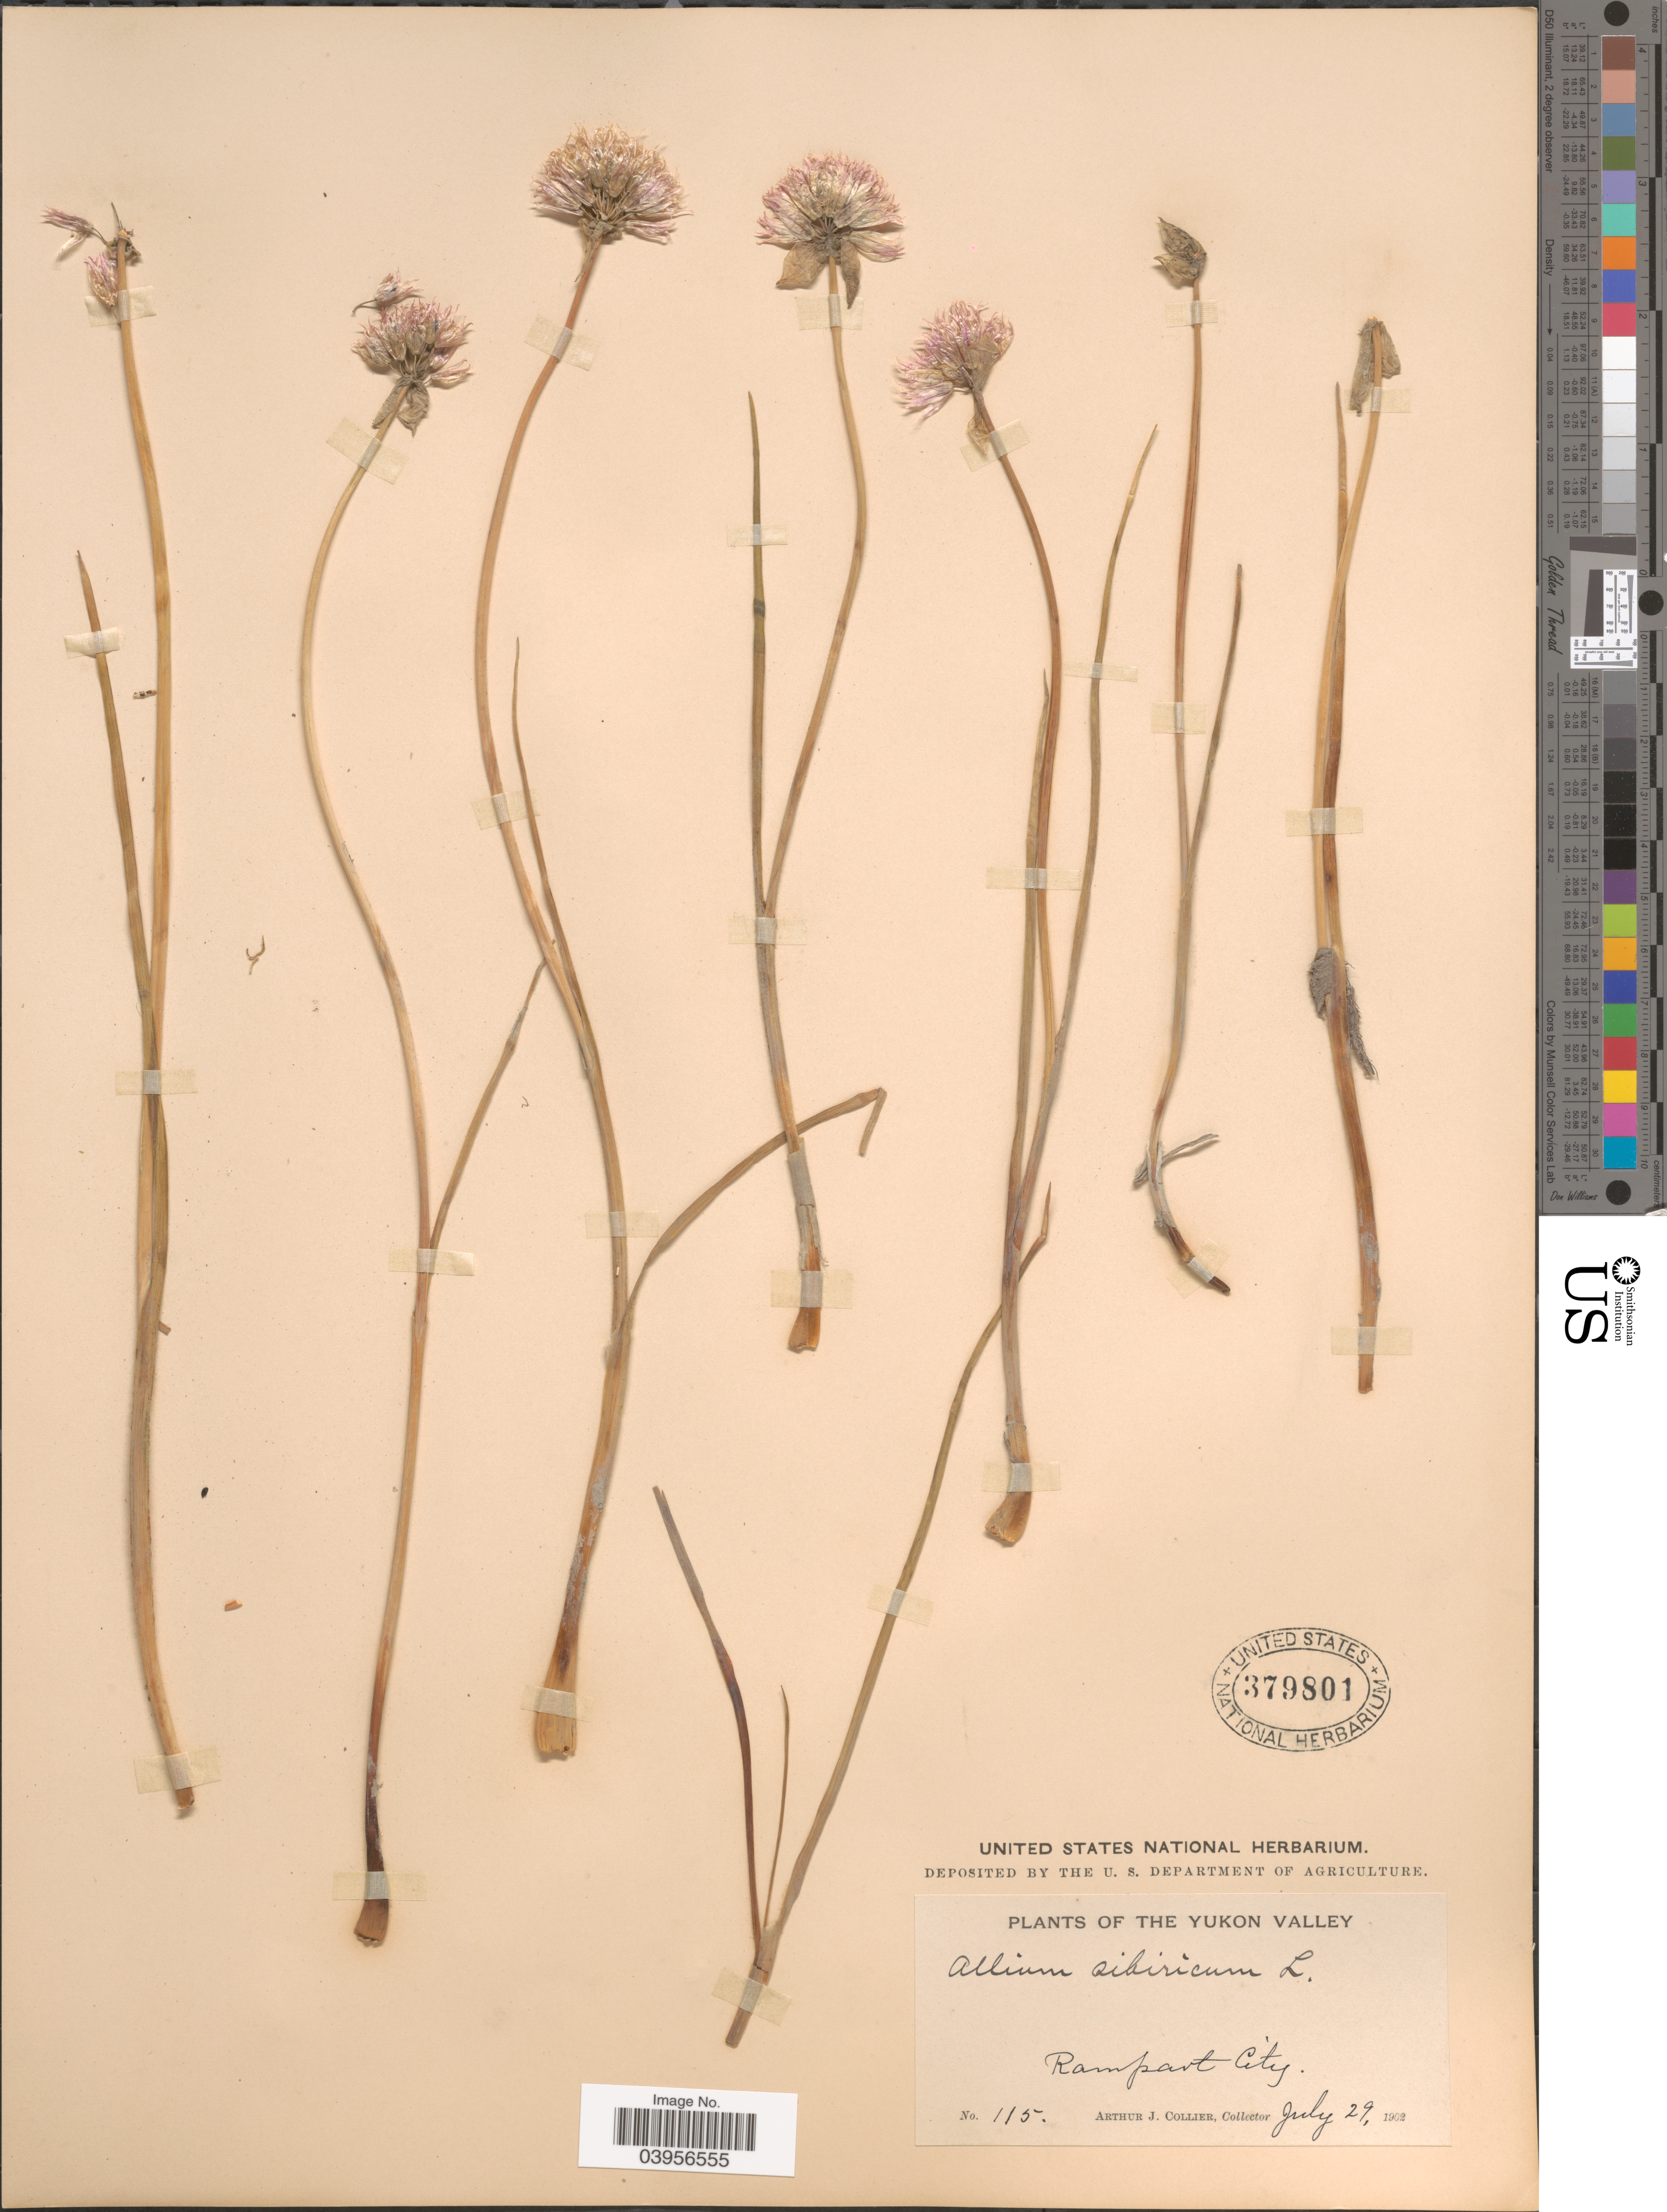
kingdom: Plantae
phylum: Tracheophyta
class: Liliopsida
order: Asparagales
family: Amaryllidaceae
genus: Allium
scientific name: Allium schoenoprasum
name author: L.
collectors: A. Collier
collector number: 115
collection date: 1902-07-29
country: Canada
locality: The Yukon Valley. Rampart City.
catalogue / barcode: US 379801